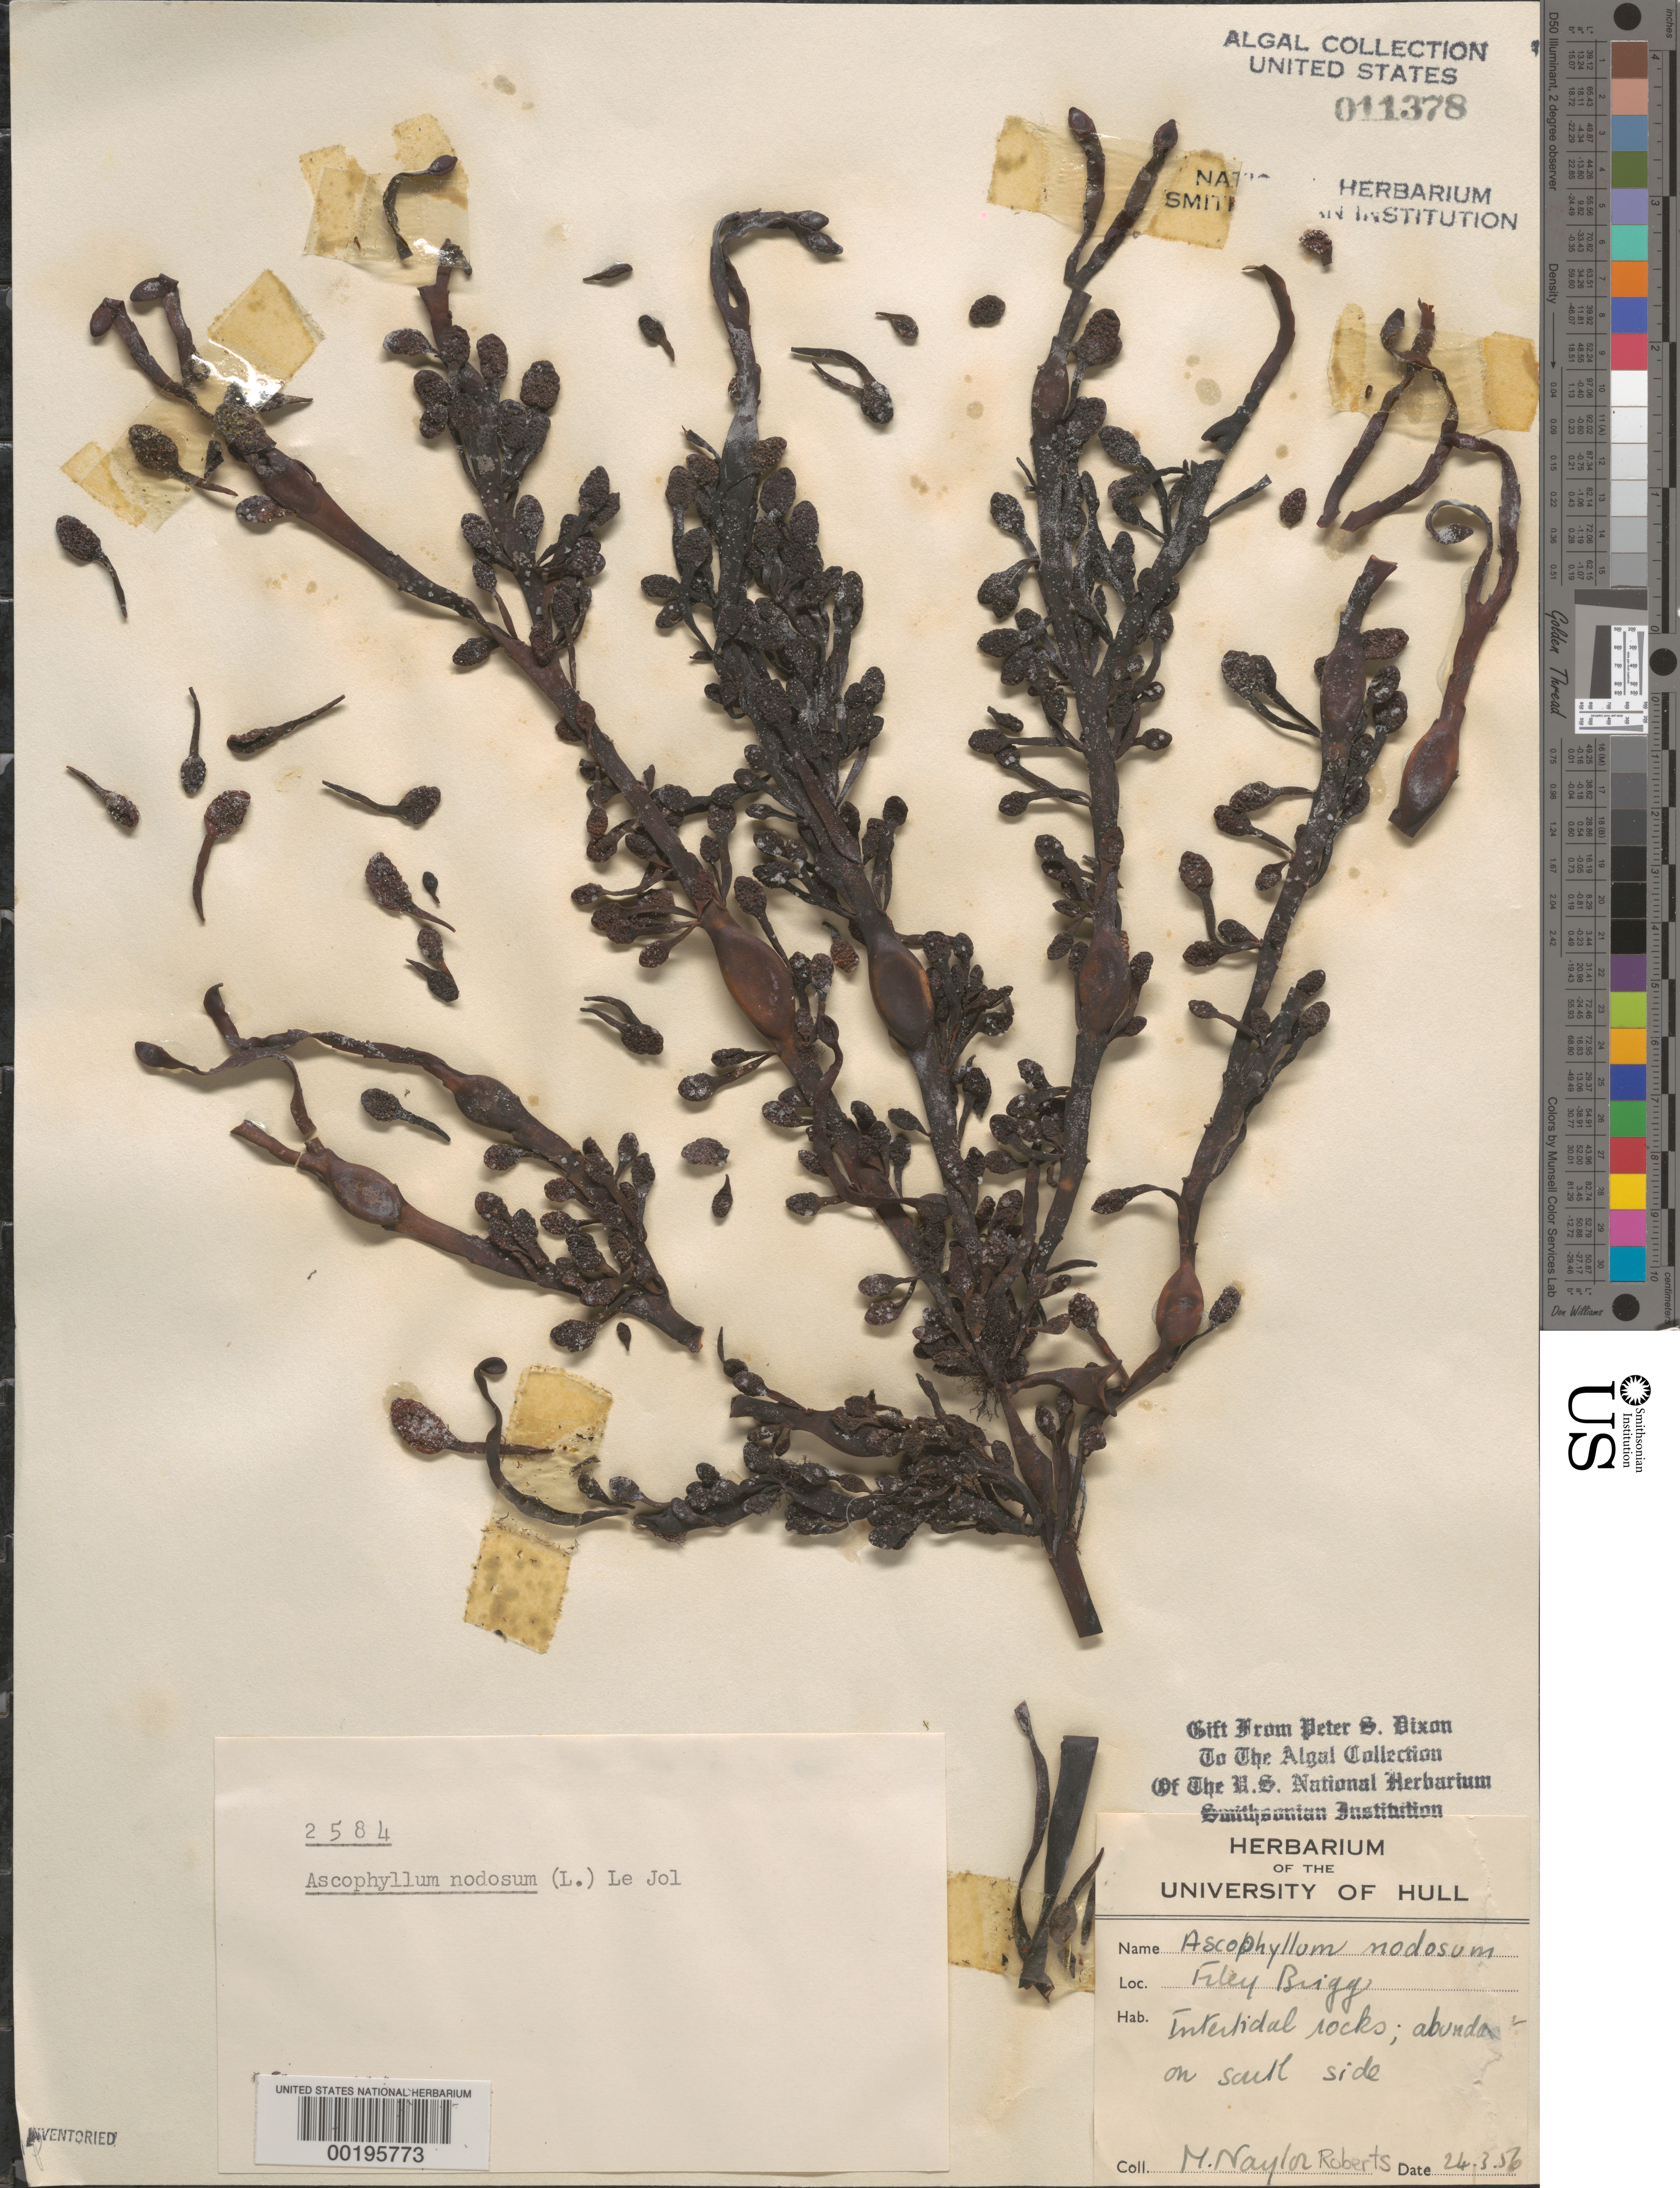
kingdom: Chromista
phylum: Ochrophyta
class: Phaeophyceae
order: Fucales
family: Fucaceae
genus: Ascophyllum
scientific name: Ascophyllum nodosum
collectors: M. Roberts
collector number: PSD 2584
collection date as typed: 24 Mar 1956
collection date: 1956-03-24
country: United Kingdom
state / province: England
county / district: North Yorkshire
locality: Filey Brigg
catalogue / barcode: US 11378